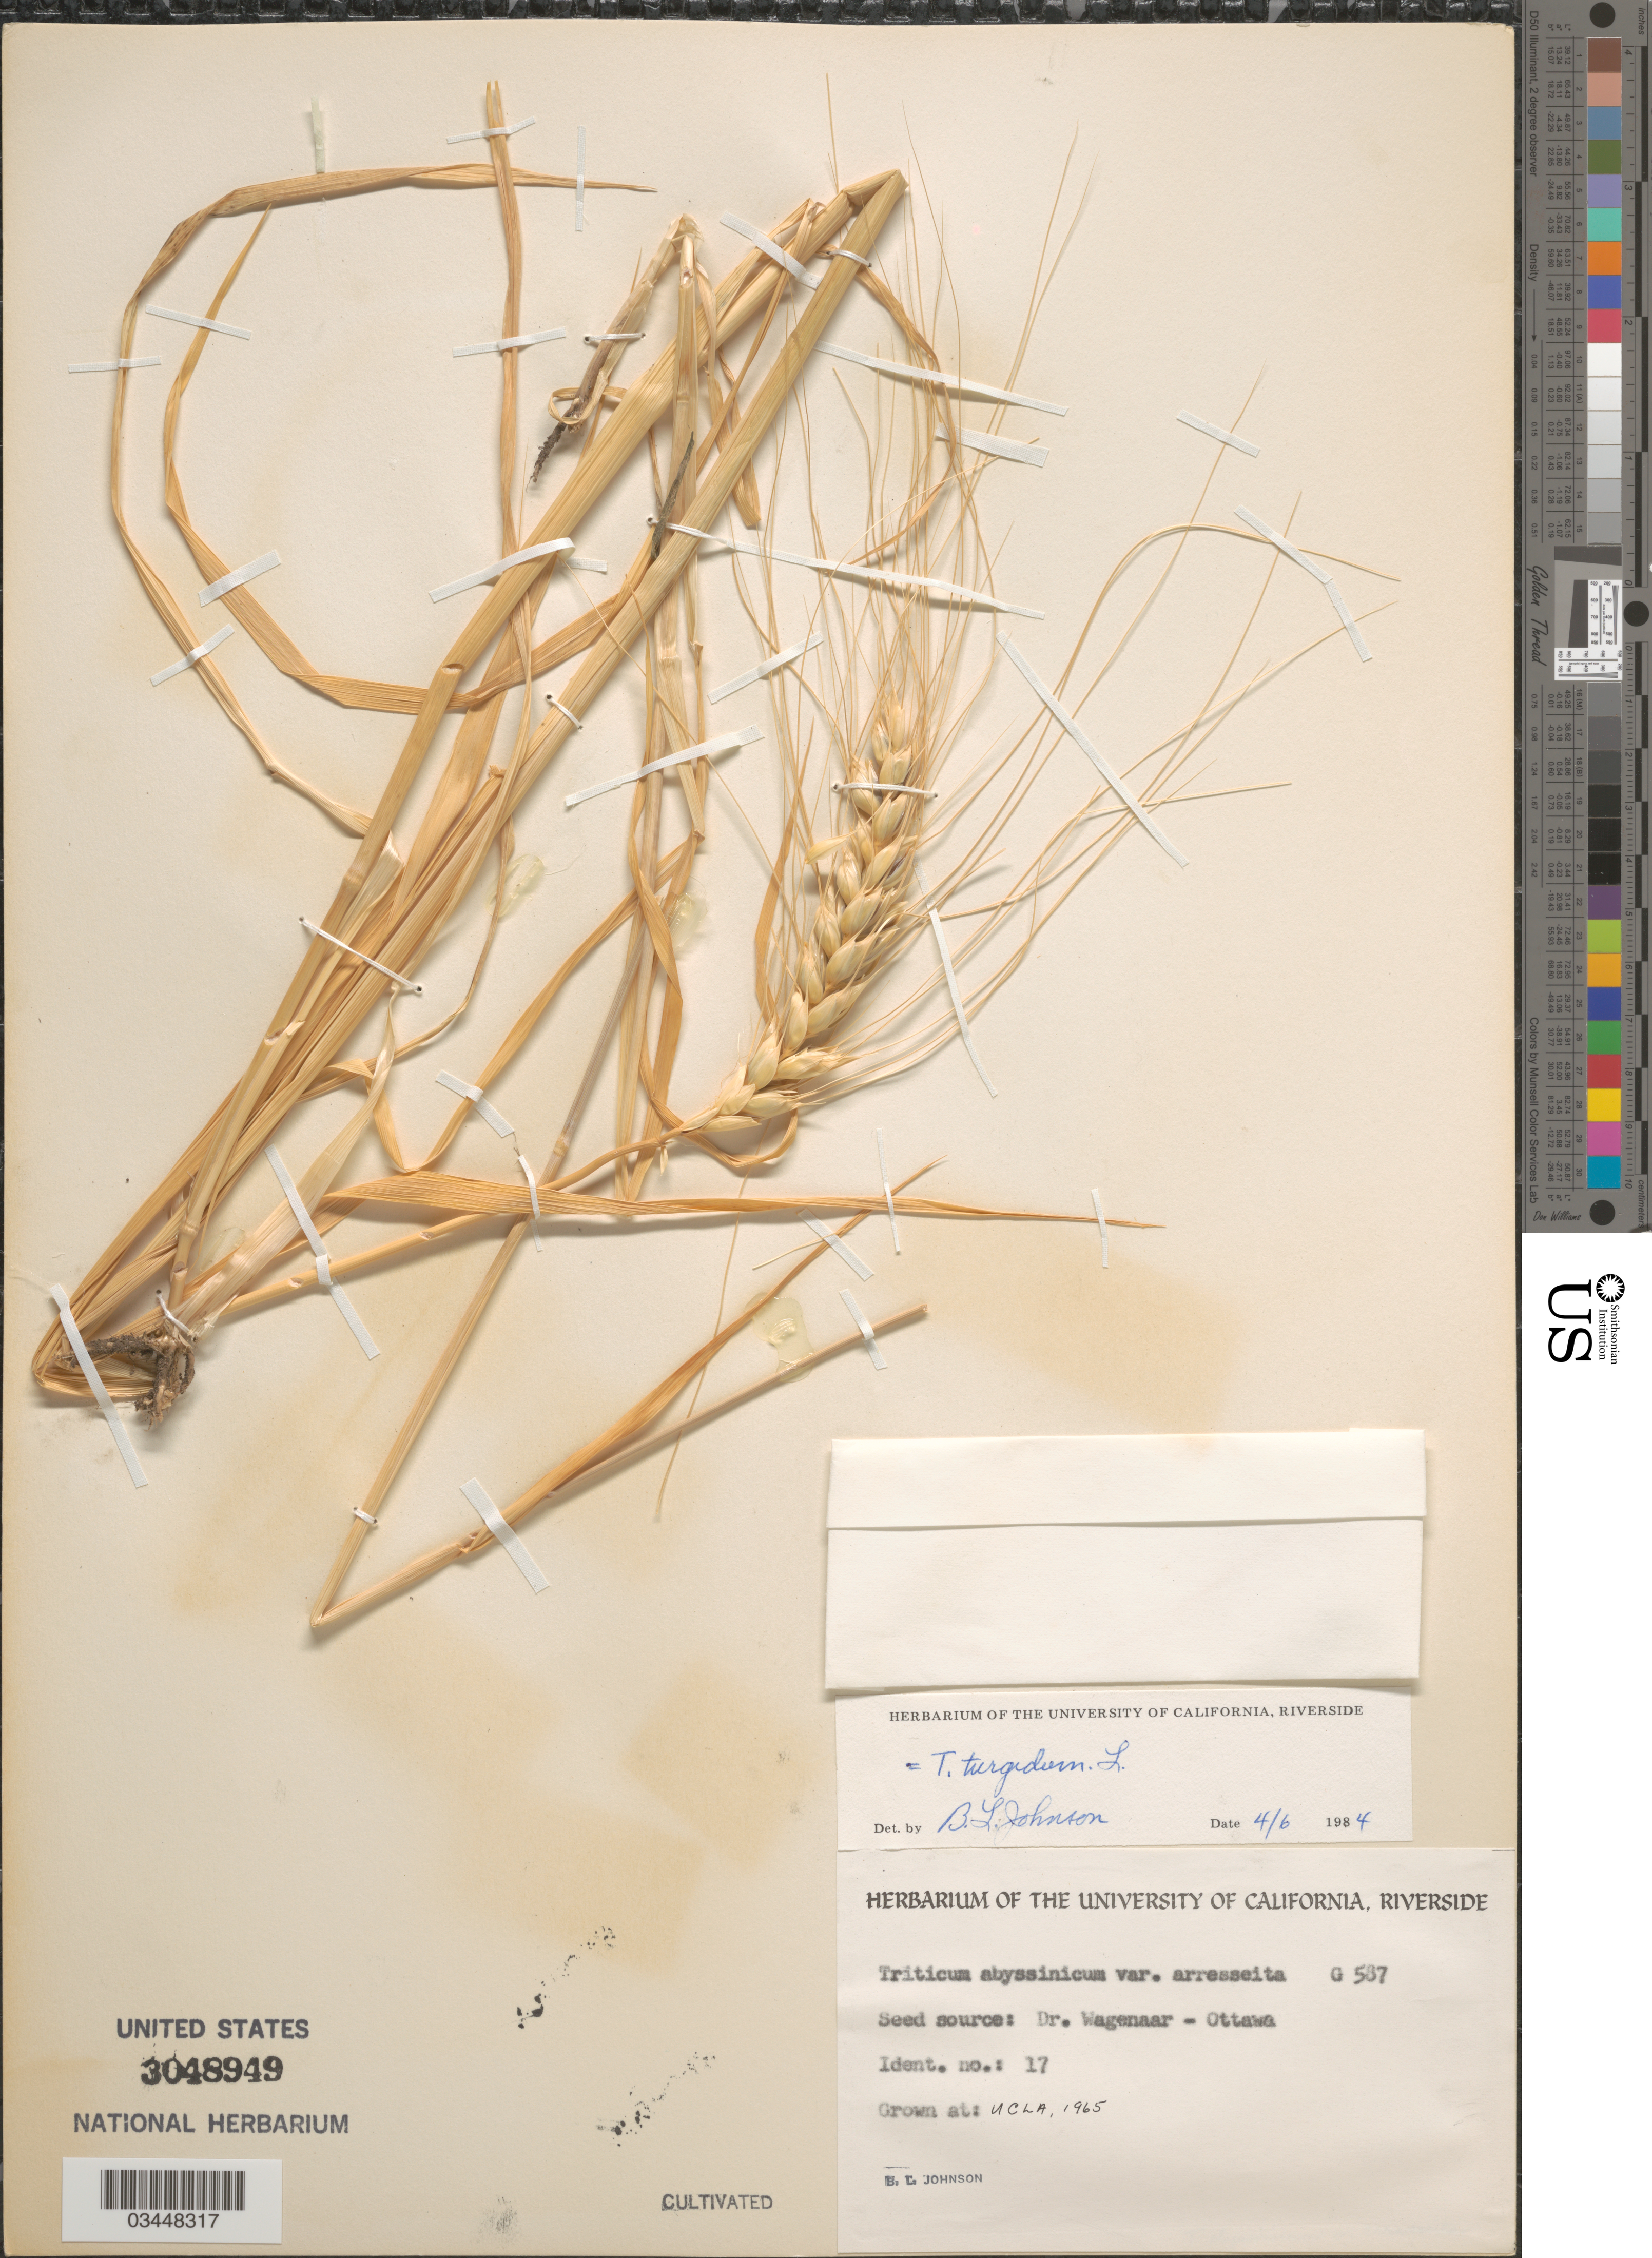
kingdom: Plantae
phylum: Tracheophyta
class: Liliopsida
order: Poales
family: Poaceae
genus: Triticum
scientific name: Triticum turgidum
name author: L.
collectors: B. Johnson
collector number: G587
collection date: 1965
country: United States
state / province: California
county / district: Los Angeles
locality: UCLA.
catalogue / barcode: US 3048949